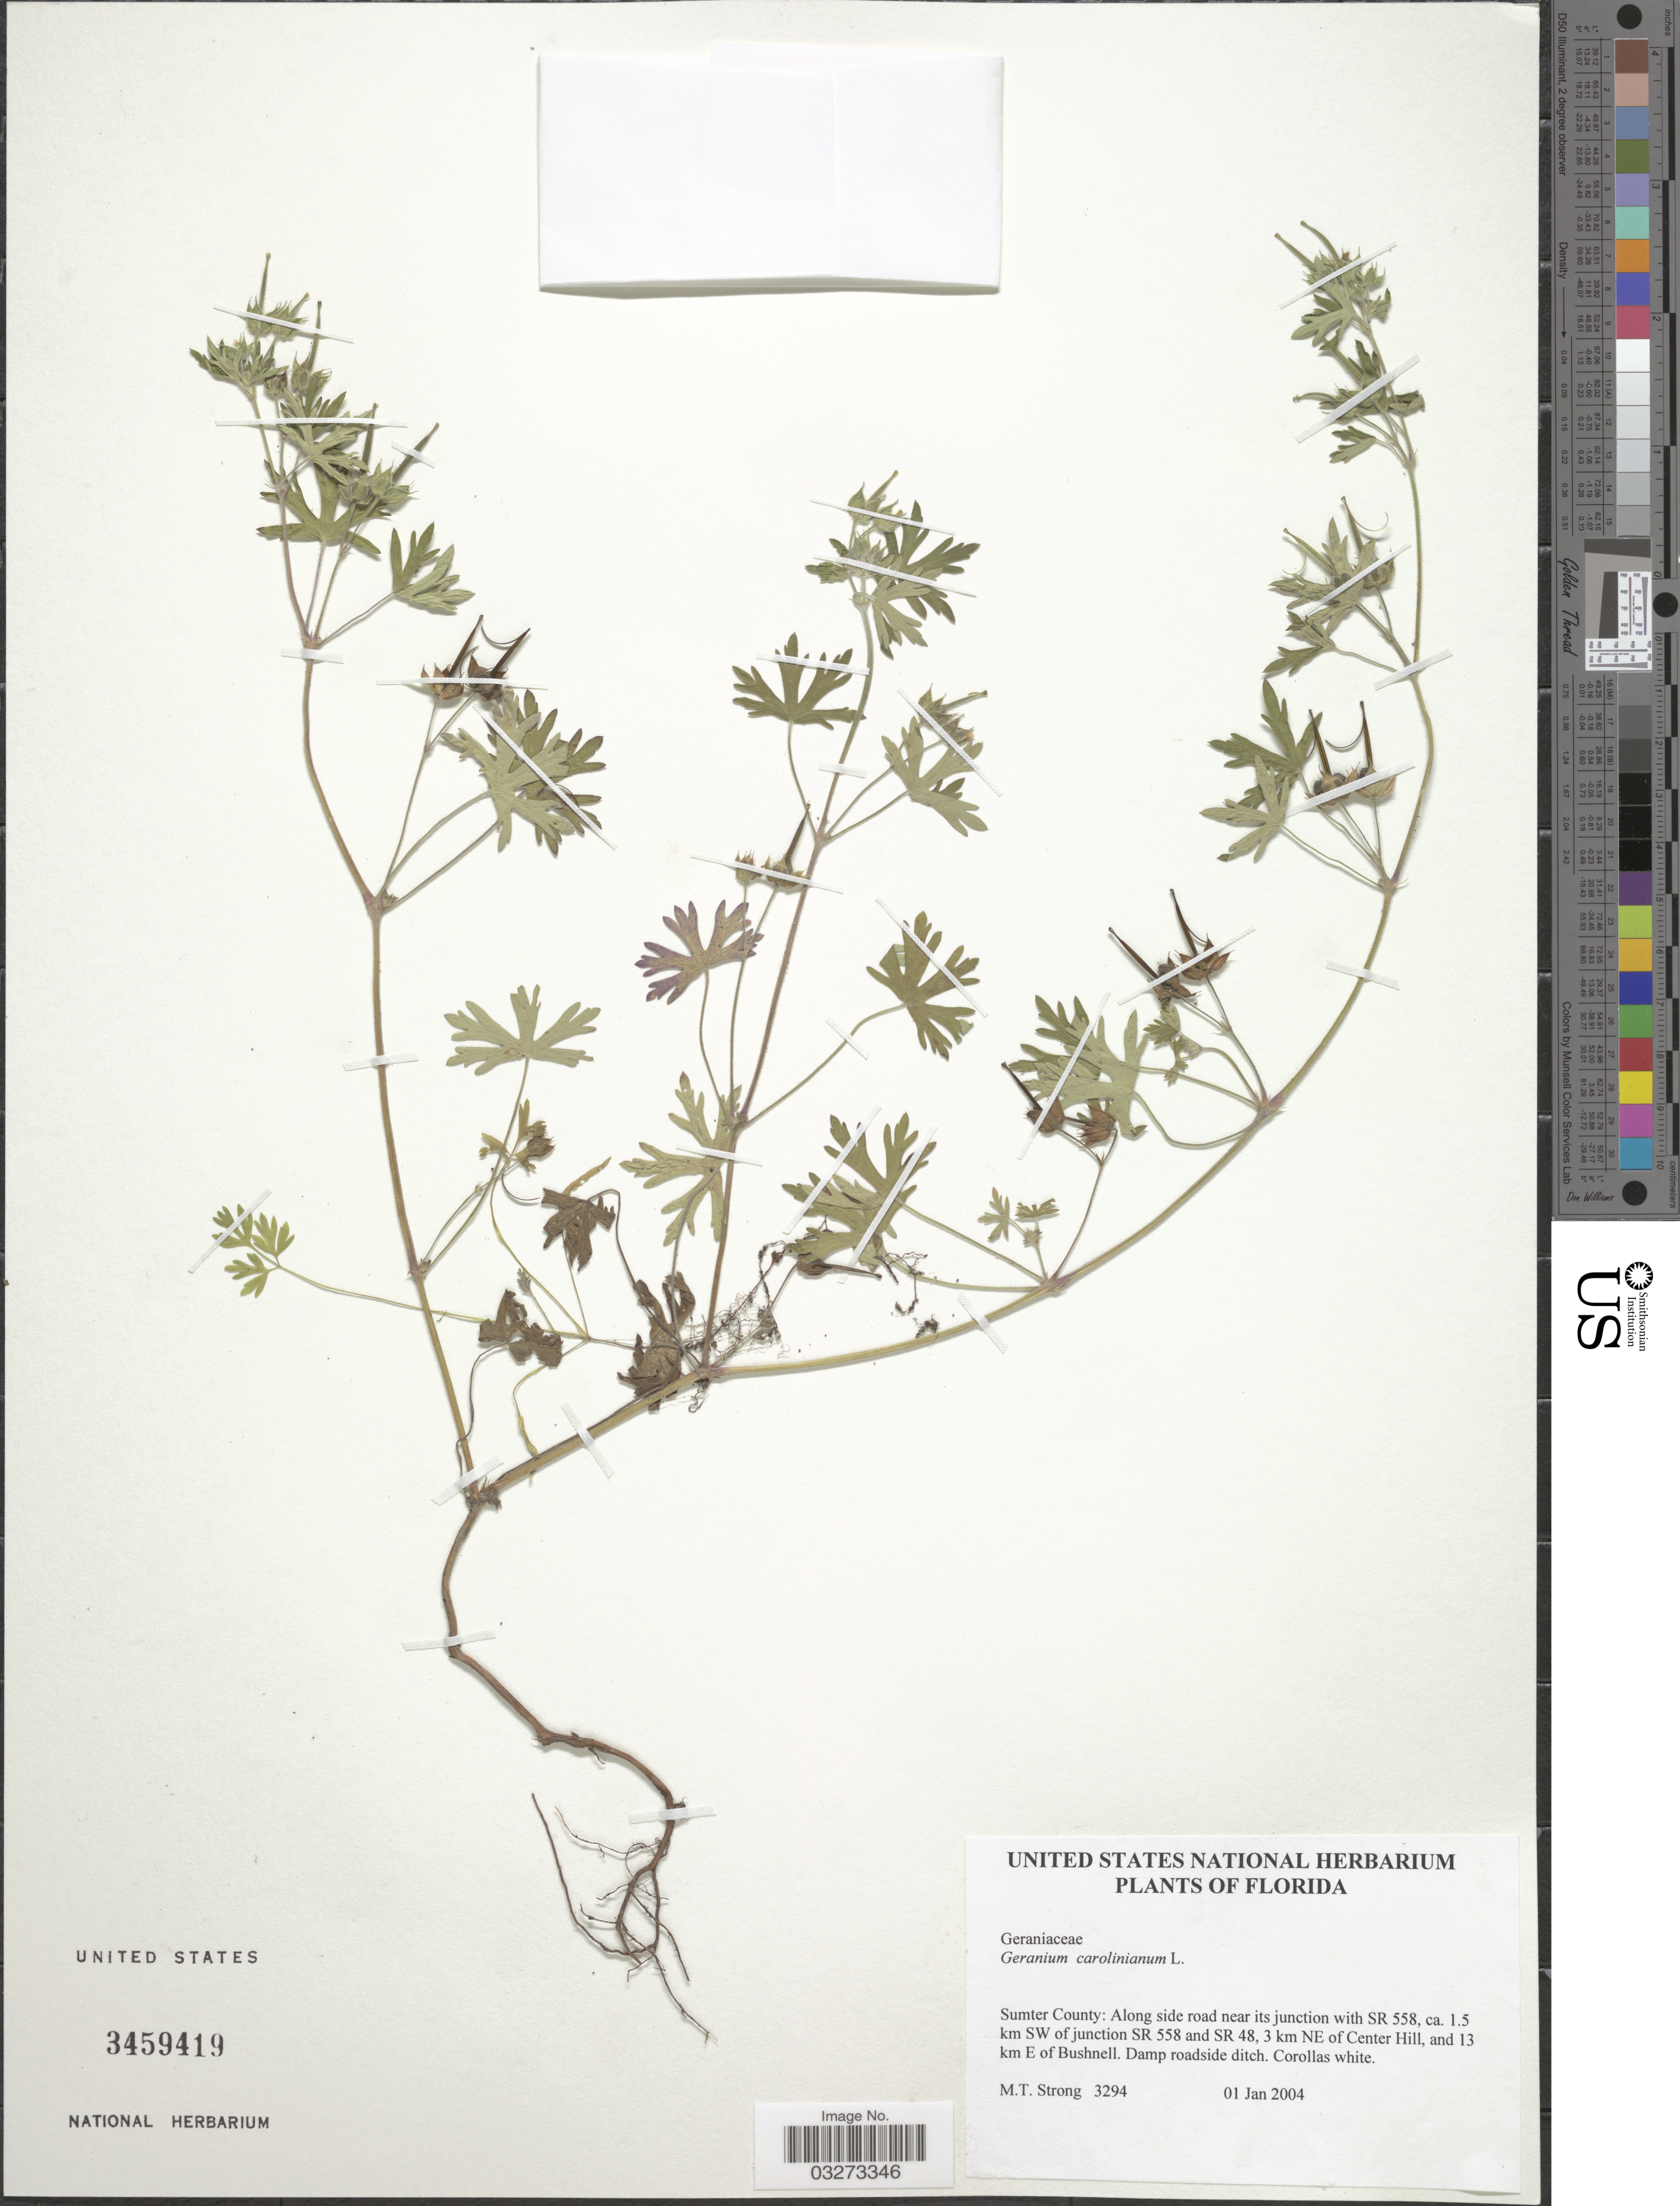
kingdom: Plantae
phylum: Tracheophyta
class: Magnoliopsida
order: Geraniales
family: Geraniaceae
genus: Geranium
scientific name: Geranium carolinianum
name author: L.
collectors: M. T. Strong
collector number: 3294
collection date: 2004-01-01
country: United States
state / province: Florida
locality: Sumter County: Along side road near its junction with SR 558, ca. 1.5 km SW of junction SR 558 and SE 48, 3 km NE of Center Hill, and 13 km E of Bushnell.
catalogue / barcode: US 3459419